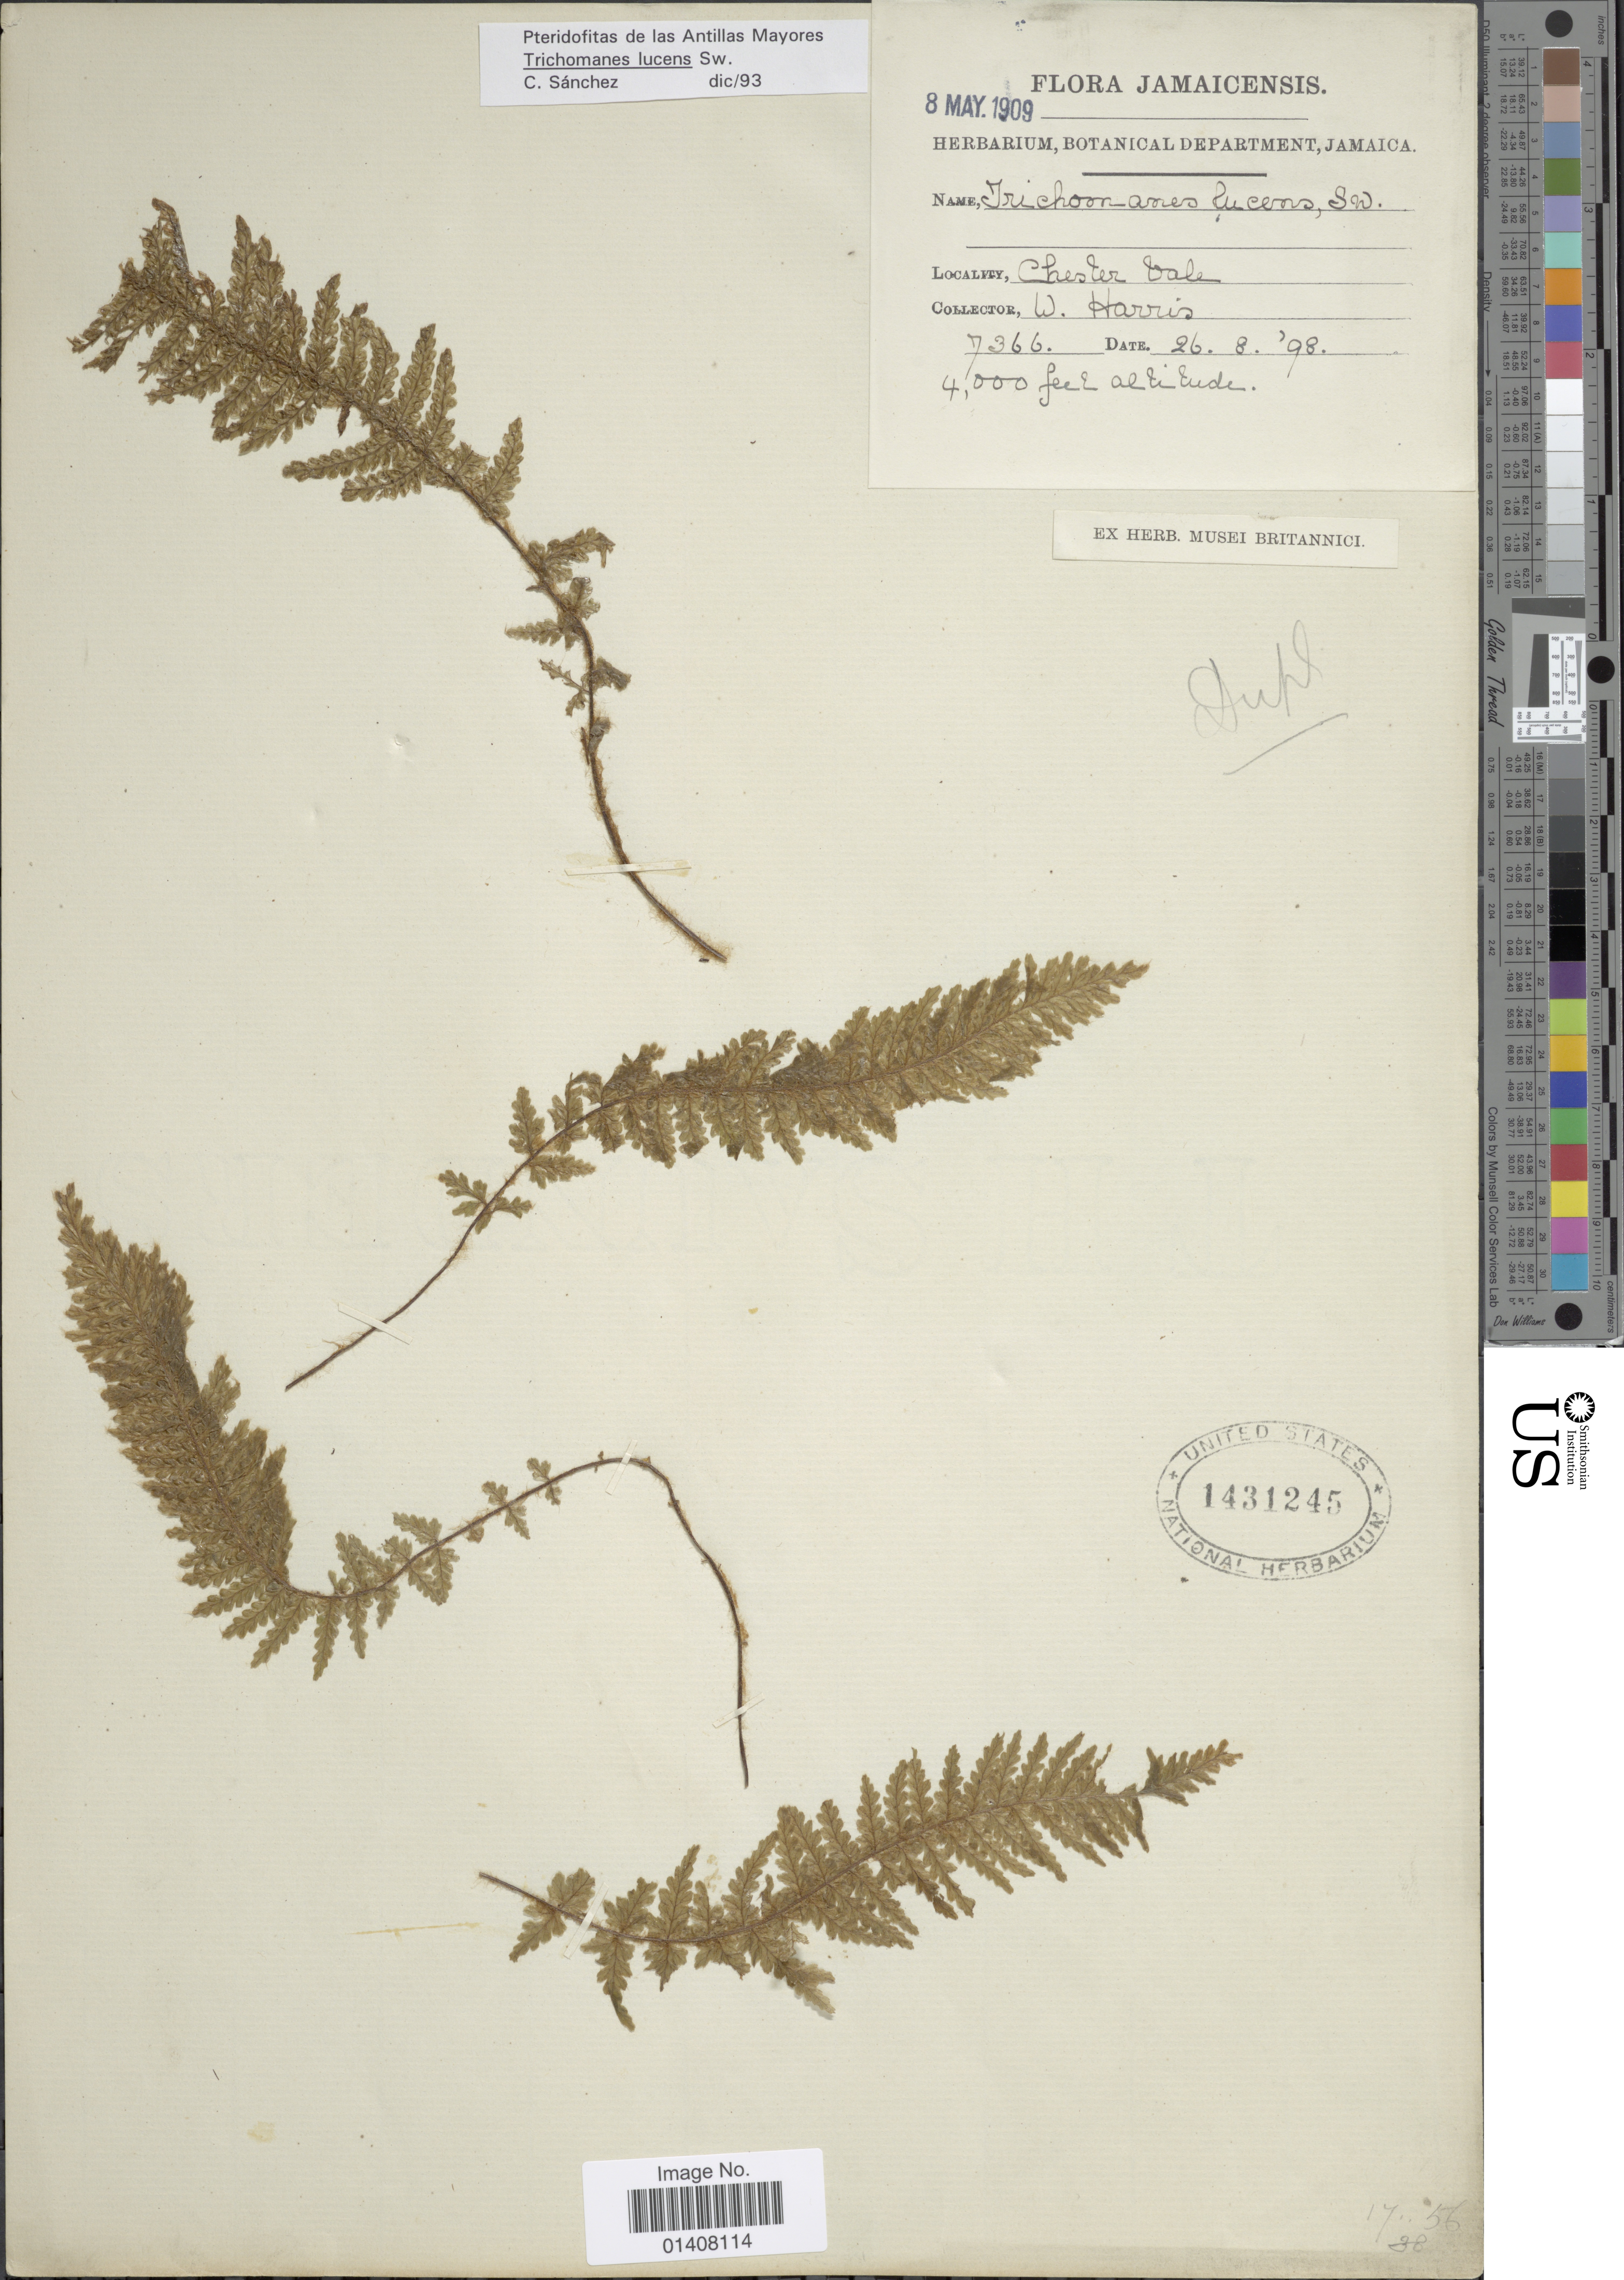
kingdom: Plantae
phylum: Tracheophyta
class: Polypodiopsida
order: Hymenophyllales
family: Hymenophyllaceae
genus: Trichomanes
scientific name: Trichomanes lucens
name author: Sw.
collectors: W. Harris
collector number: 7366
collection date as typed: Transcribed d/m/y: 26/8/98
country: Jamaica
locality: Chester Vale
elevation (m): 1219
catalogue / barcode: US 1431245